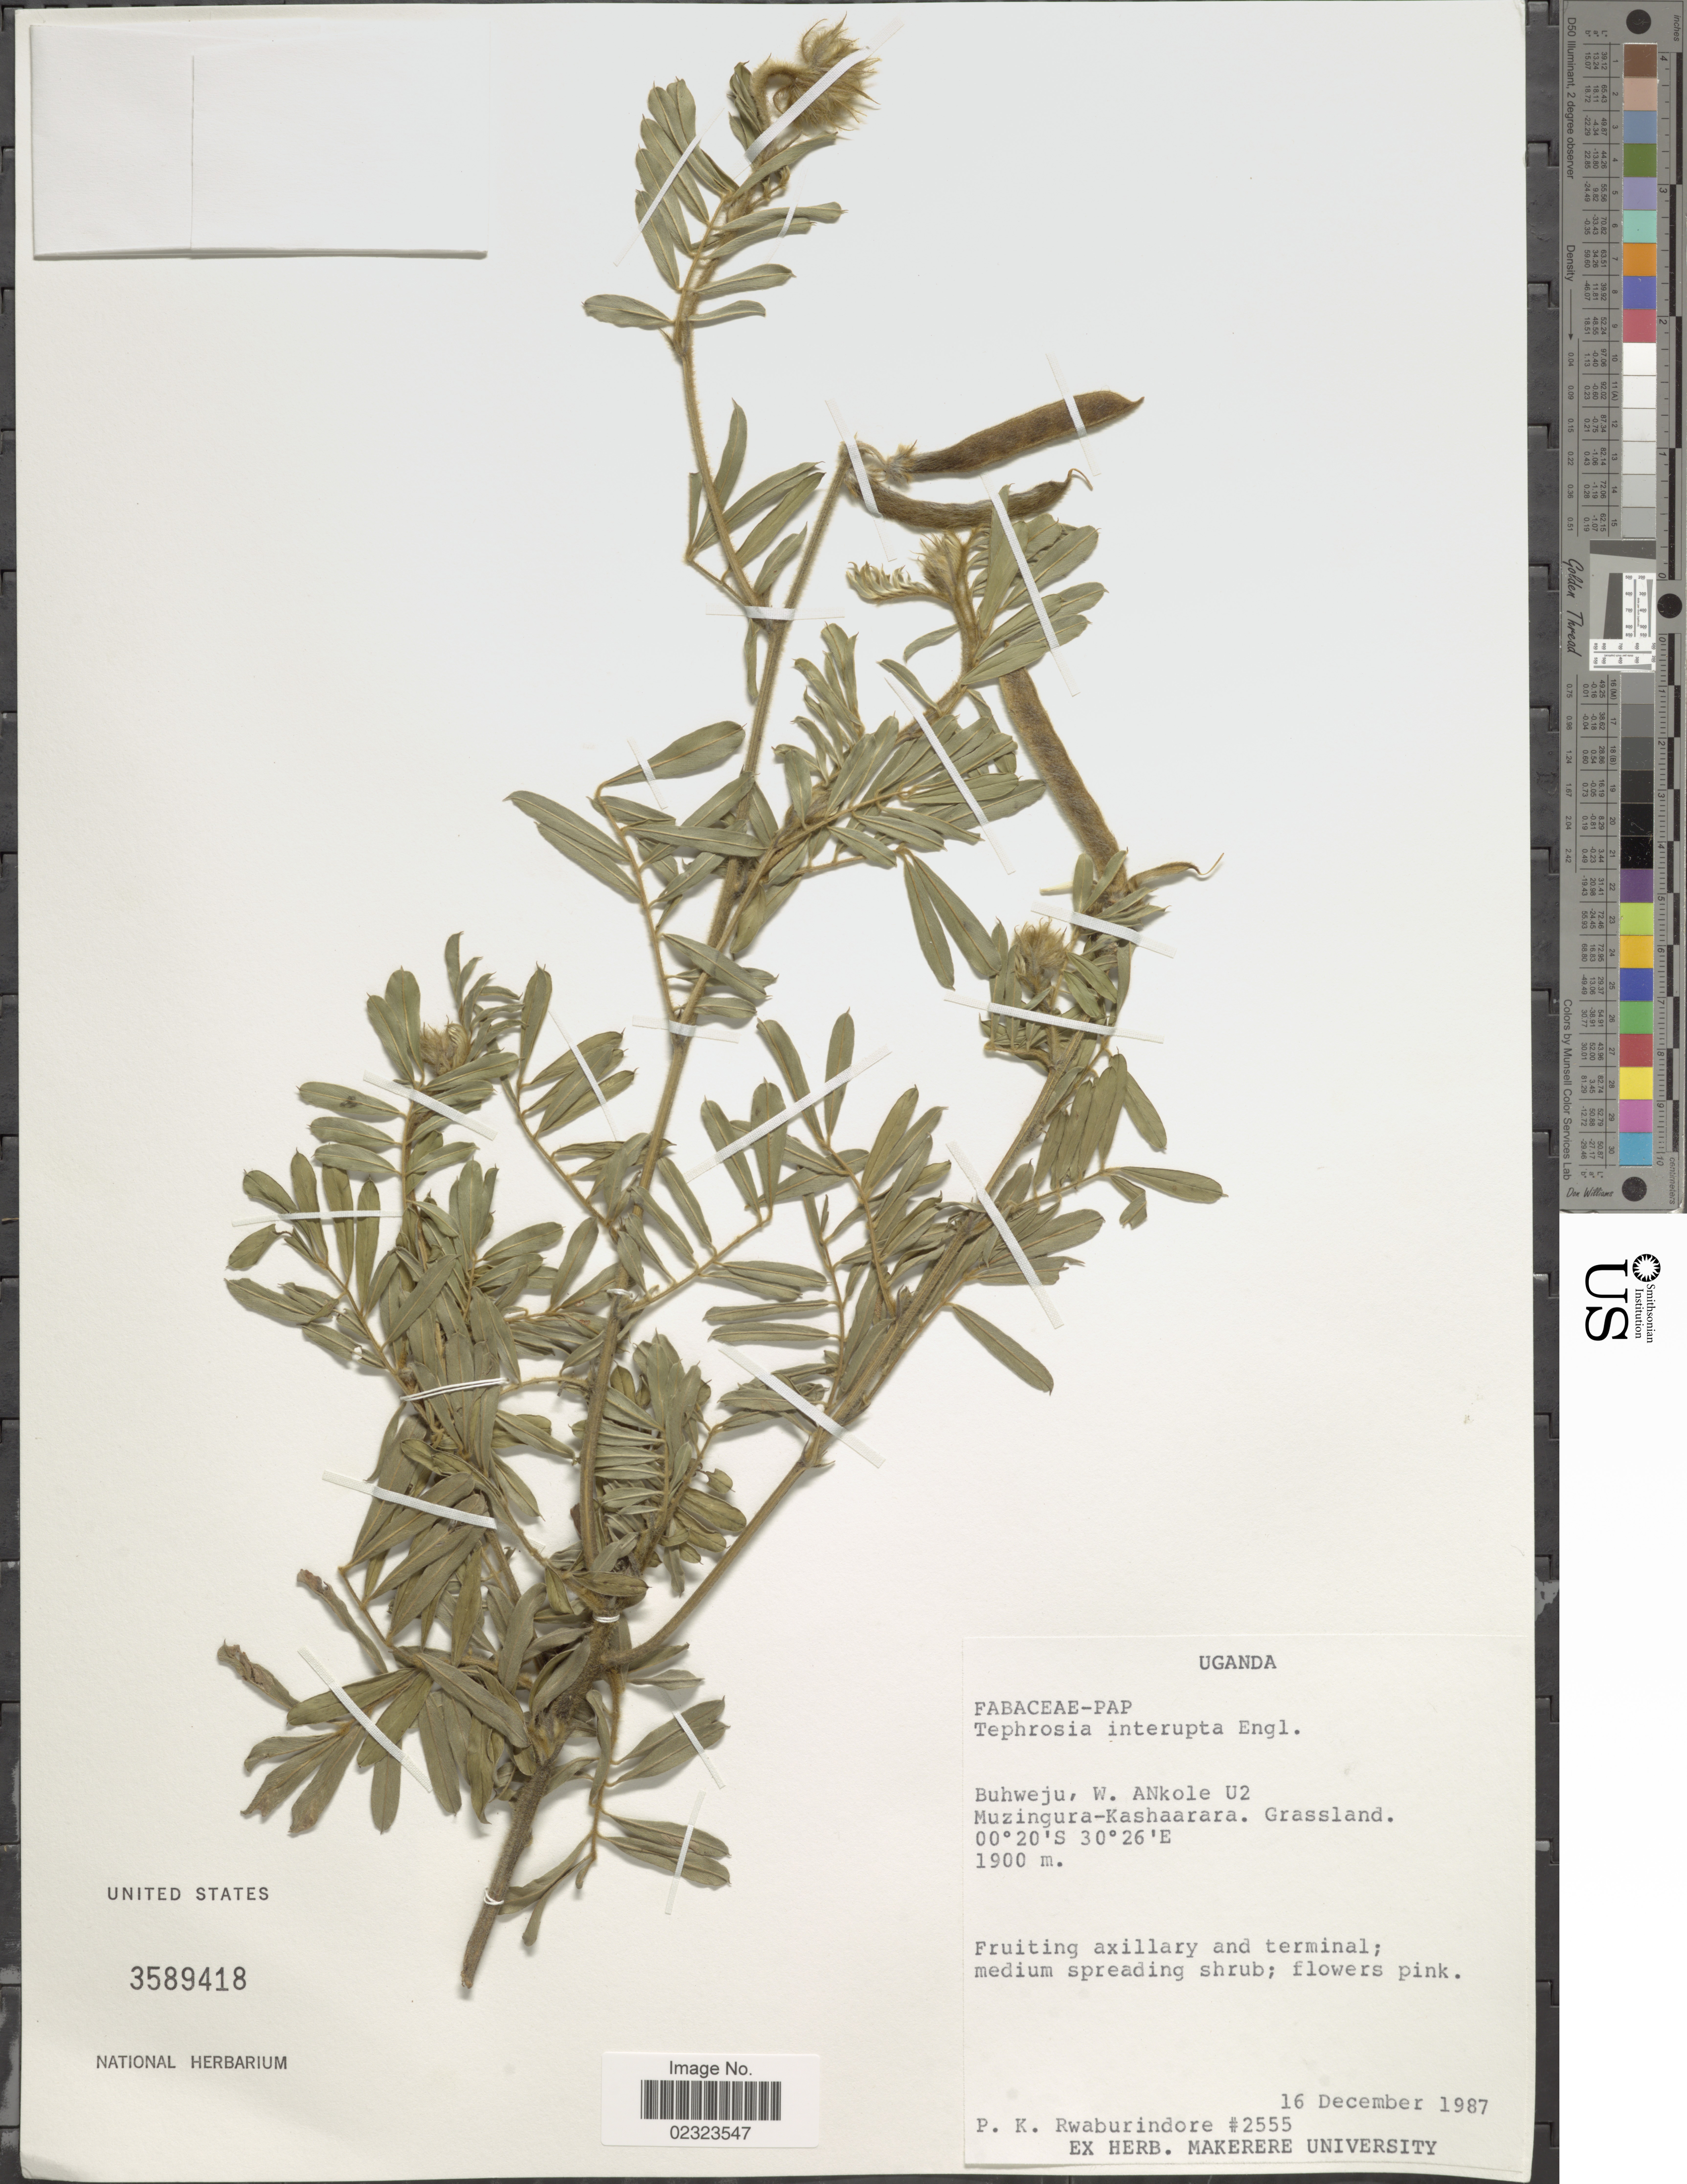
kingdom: Plantae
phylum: Tracheophyta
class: Magnoliopsida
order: Fabales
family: Fabaceae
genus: Tephrosia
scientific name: Tephrosia interrupta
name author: Hochst. & Steud. ex Engl.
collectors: P. Rwaburindore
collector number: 2555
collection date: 1987-12-16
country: Uganda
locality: Buhweju, W. Ankole U2, Muzingura-Kashaarara.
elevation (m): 1900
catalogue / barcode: US 3589418